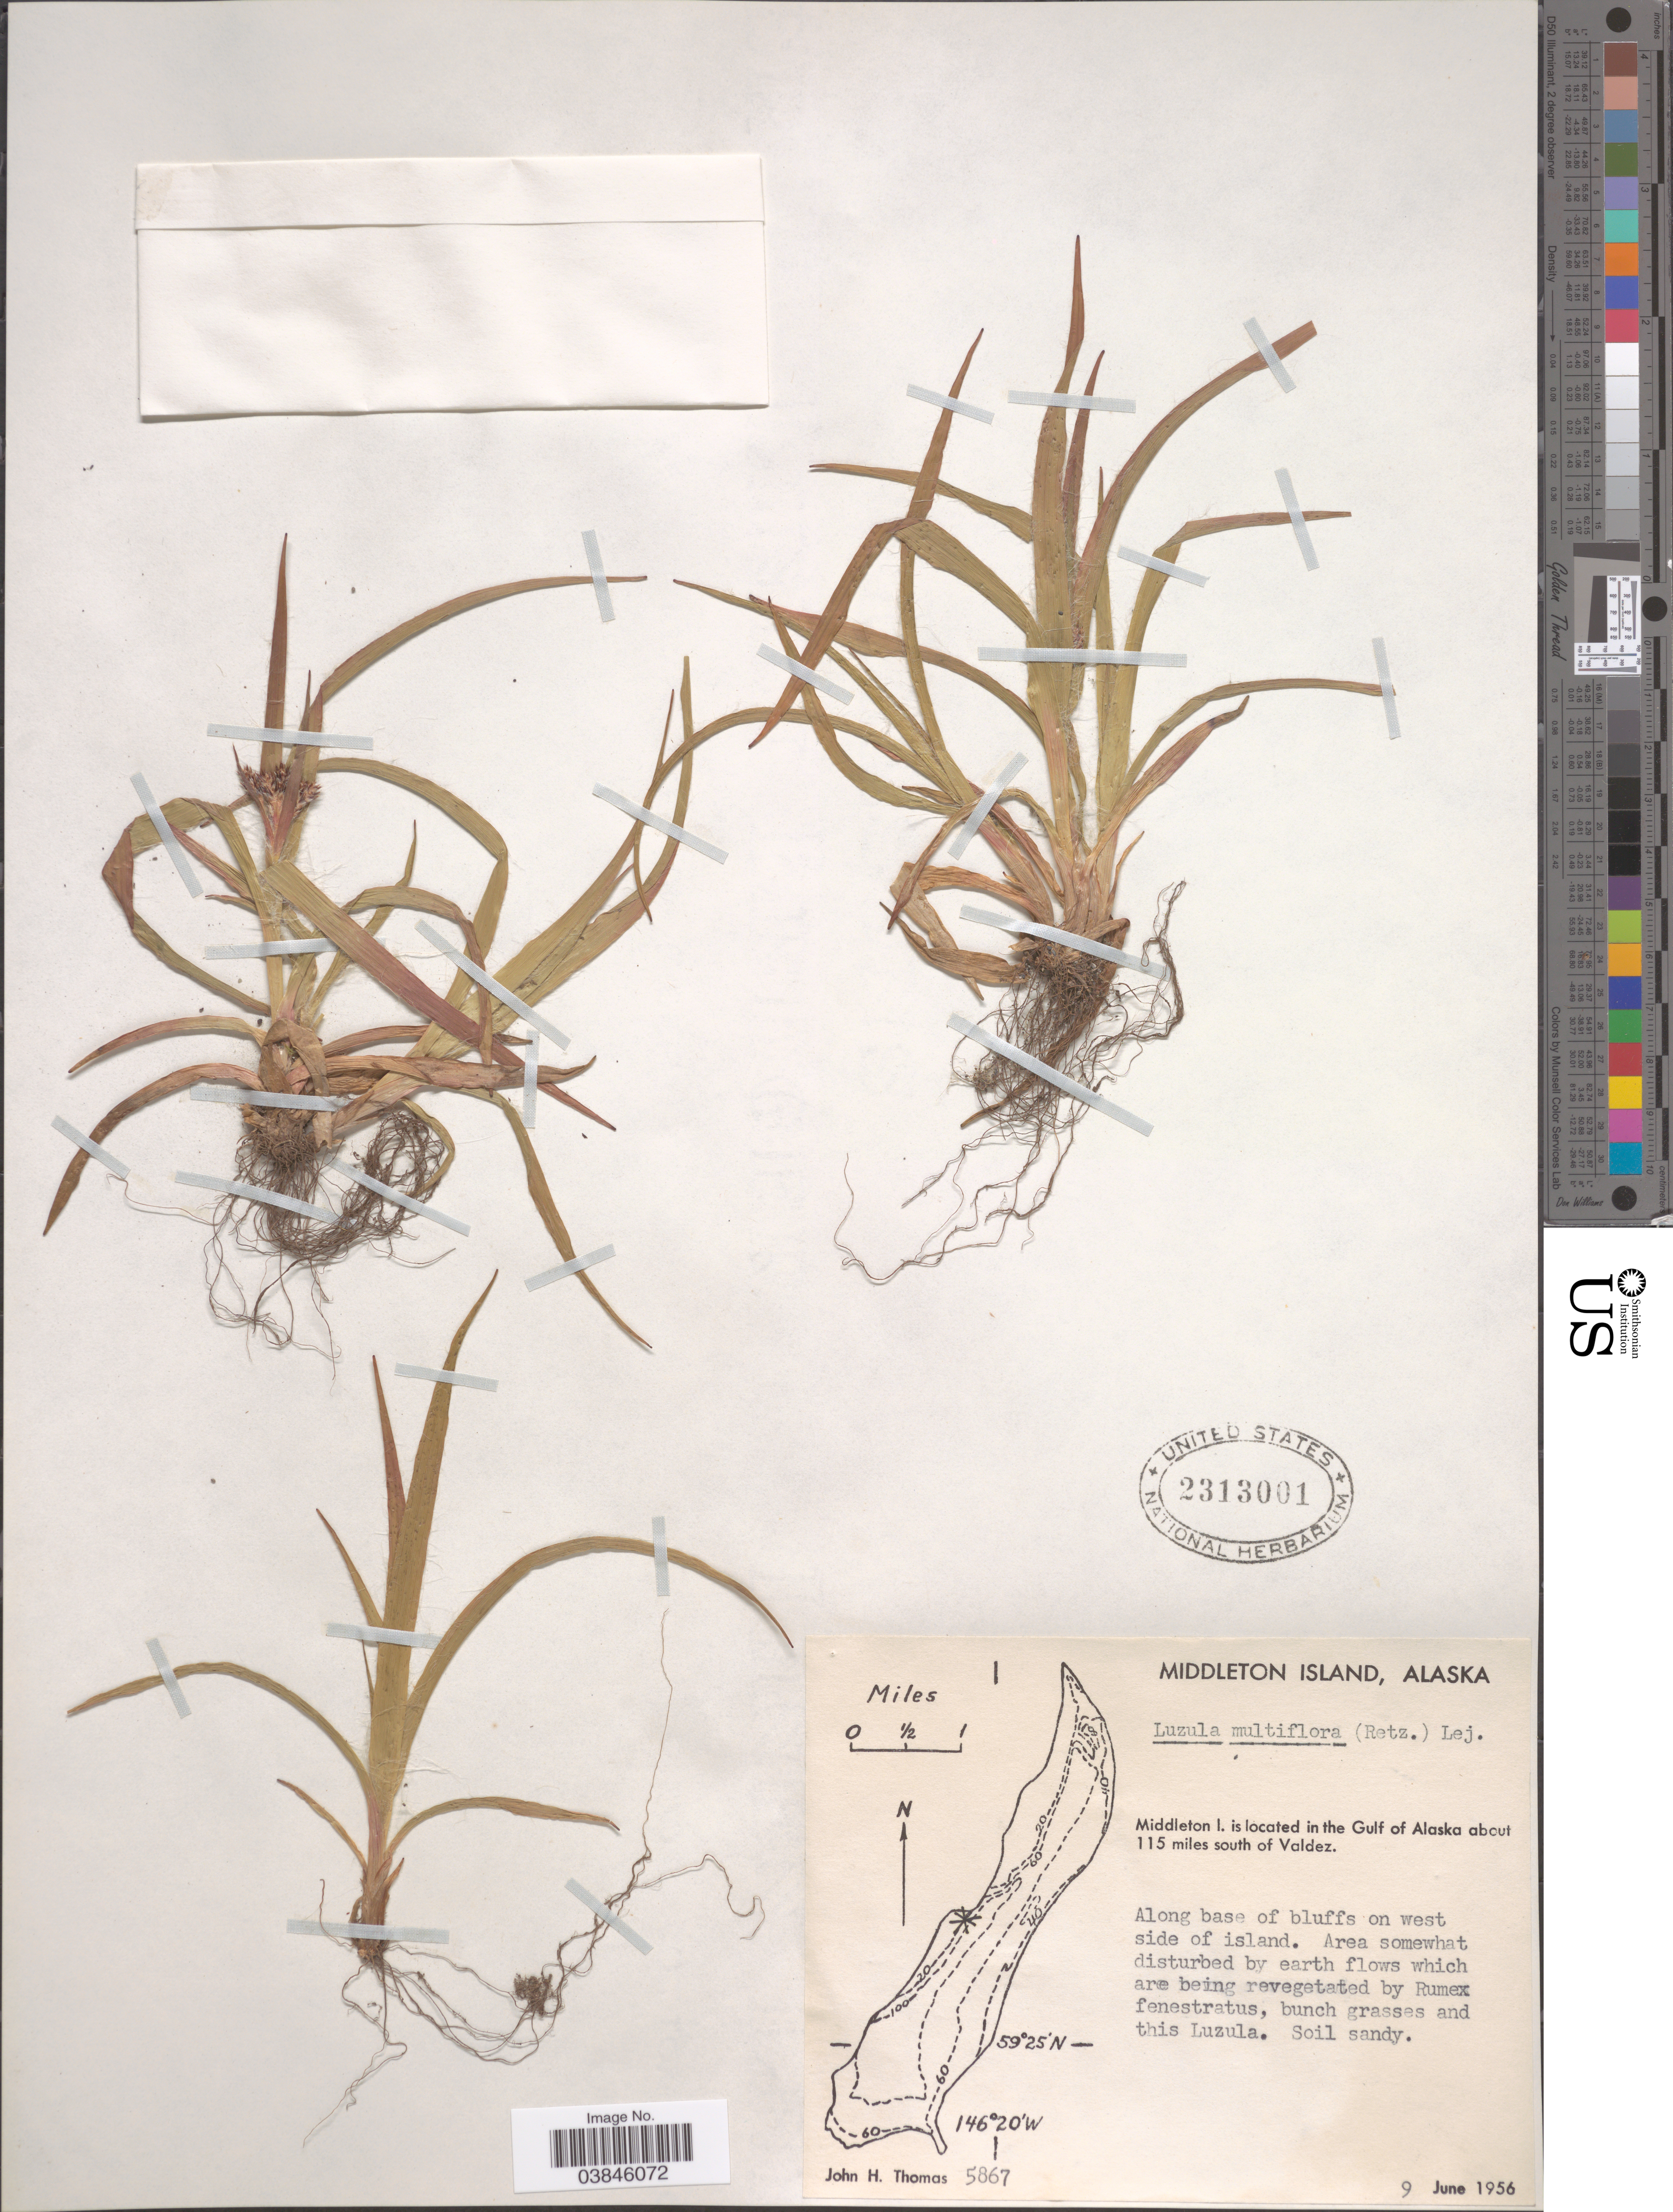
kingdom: Plantae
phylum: Tracheophyta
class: Liliopsida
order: Poales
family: Juncaceae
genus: Luzula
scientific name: Luzula multiflora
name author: (Ehrh.) Lej.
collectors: J. H. Thomas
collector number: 5867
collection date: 1956-06-09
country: United States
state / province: Alaska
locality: Middleton Island. Middleton I. is located in the Gulf of Alaska about 115 miles south of Valdez. Along base of bluffs on west side of island.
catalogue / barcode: US 2313001